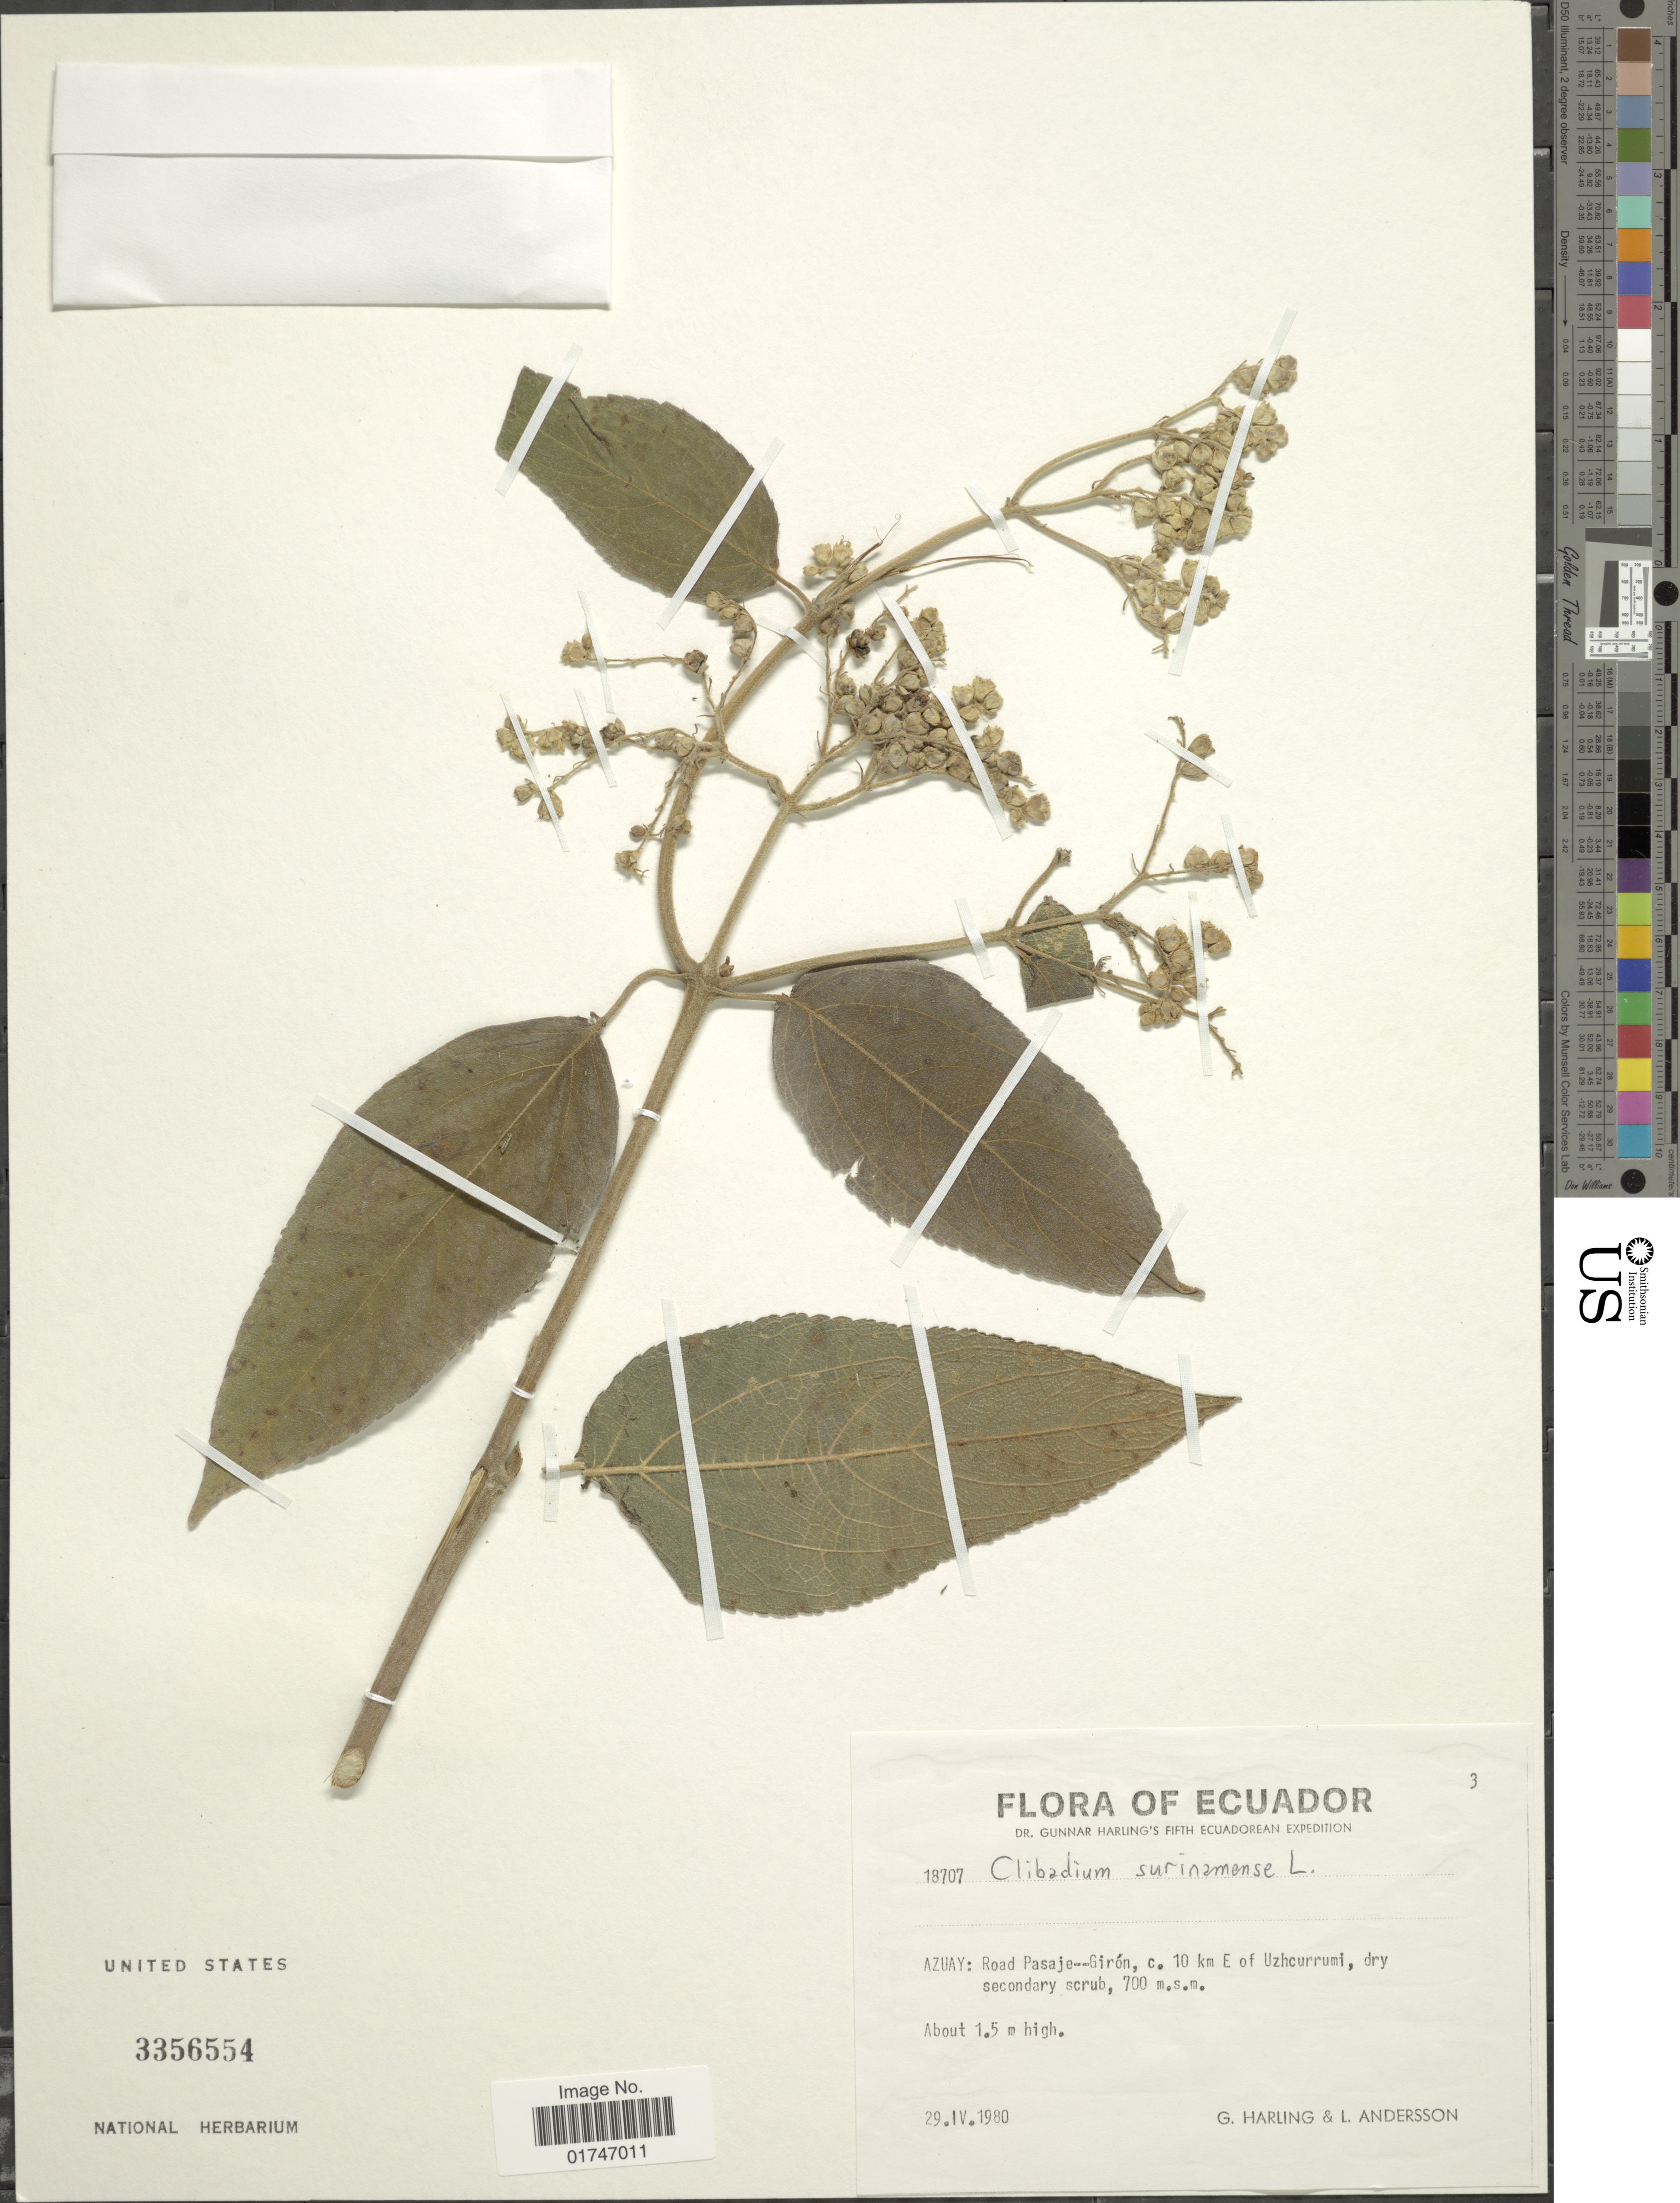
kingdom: Plantae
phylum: Tracheophyta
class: Magnoliopsida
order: Asterales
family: Asteraceae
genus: Clibadium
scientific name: Clibadium surinamense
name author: L.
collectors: G. Harling & L. Andersson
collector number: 18707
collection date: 1980-04-29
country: Ecuador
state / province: Azuay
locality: Azuay: Road Pasaje -- Girón, c. 10 km E of Uzhcurrumi, dry secondary scrub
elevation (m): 700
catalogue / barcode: US 3356554